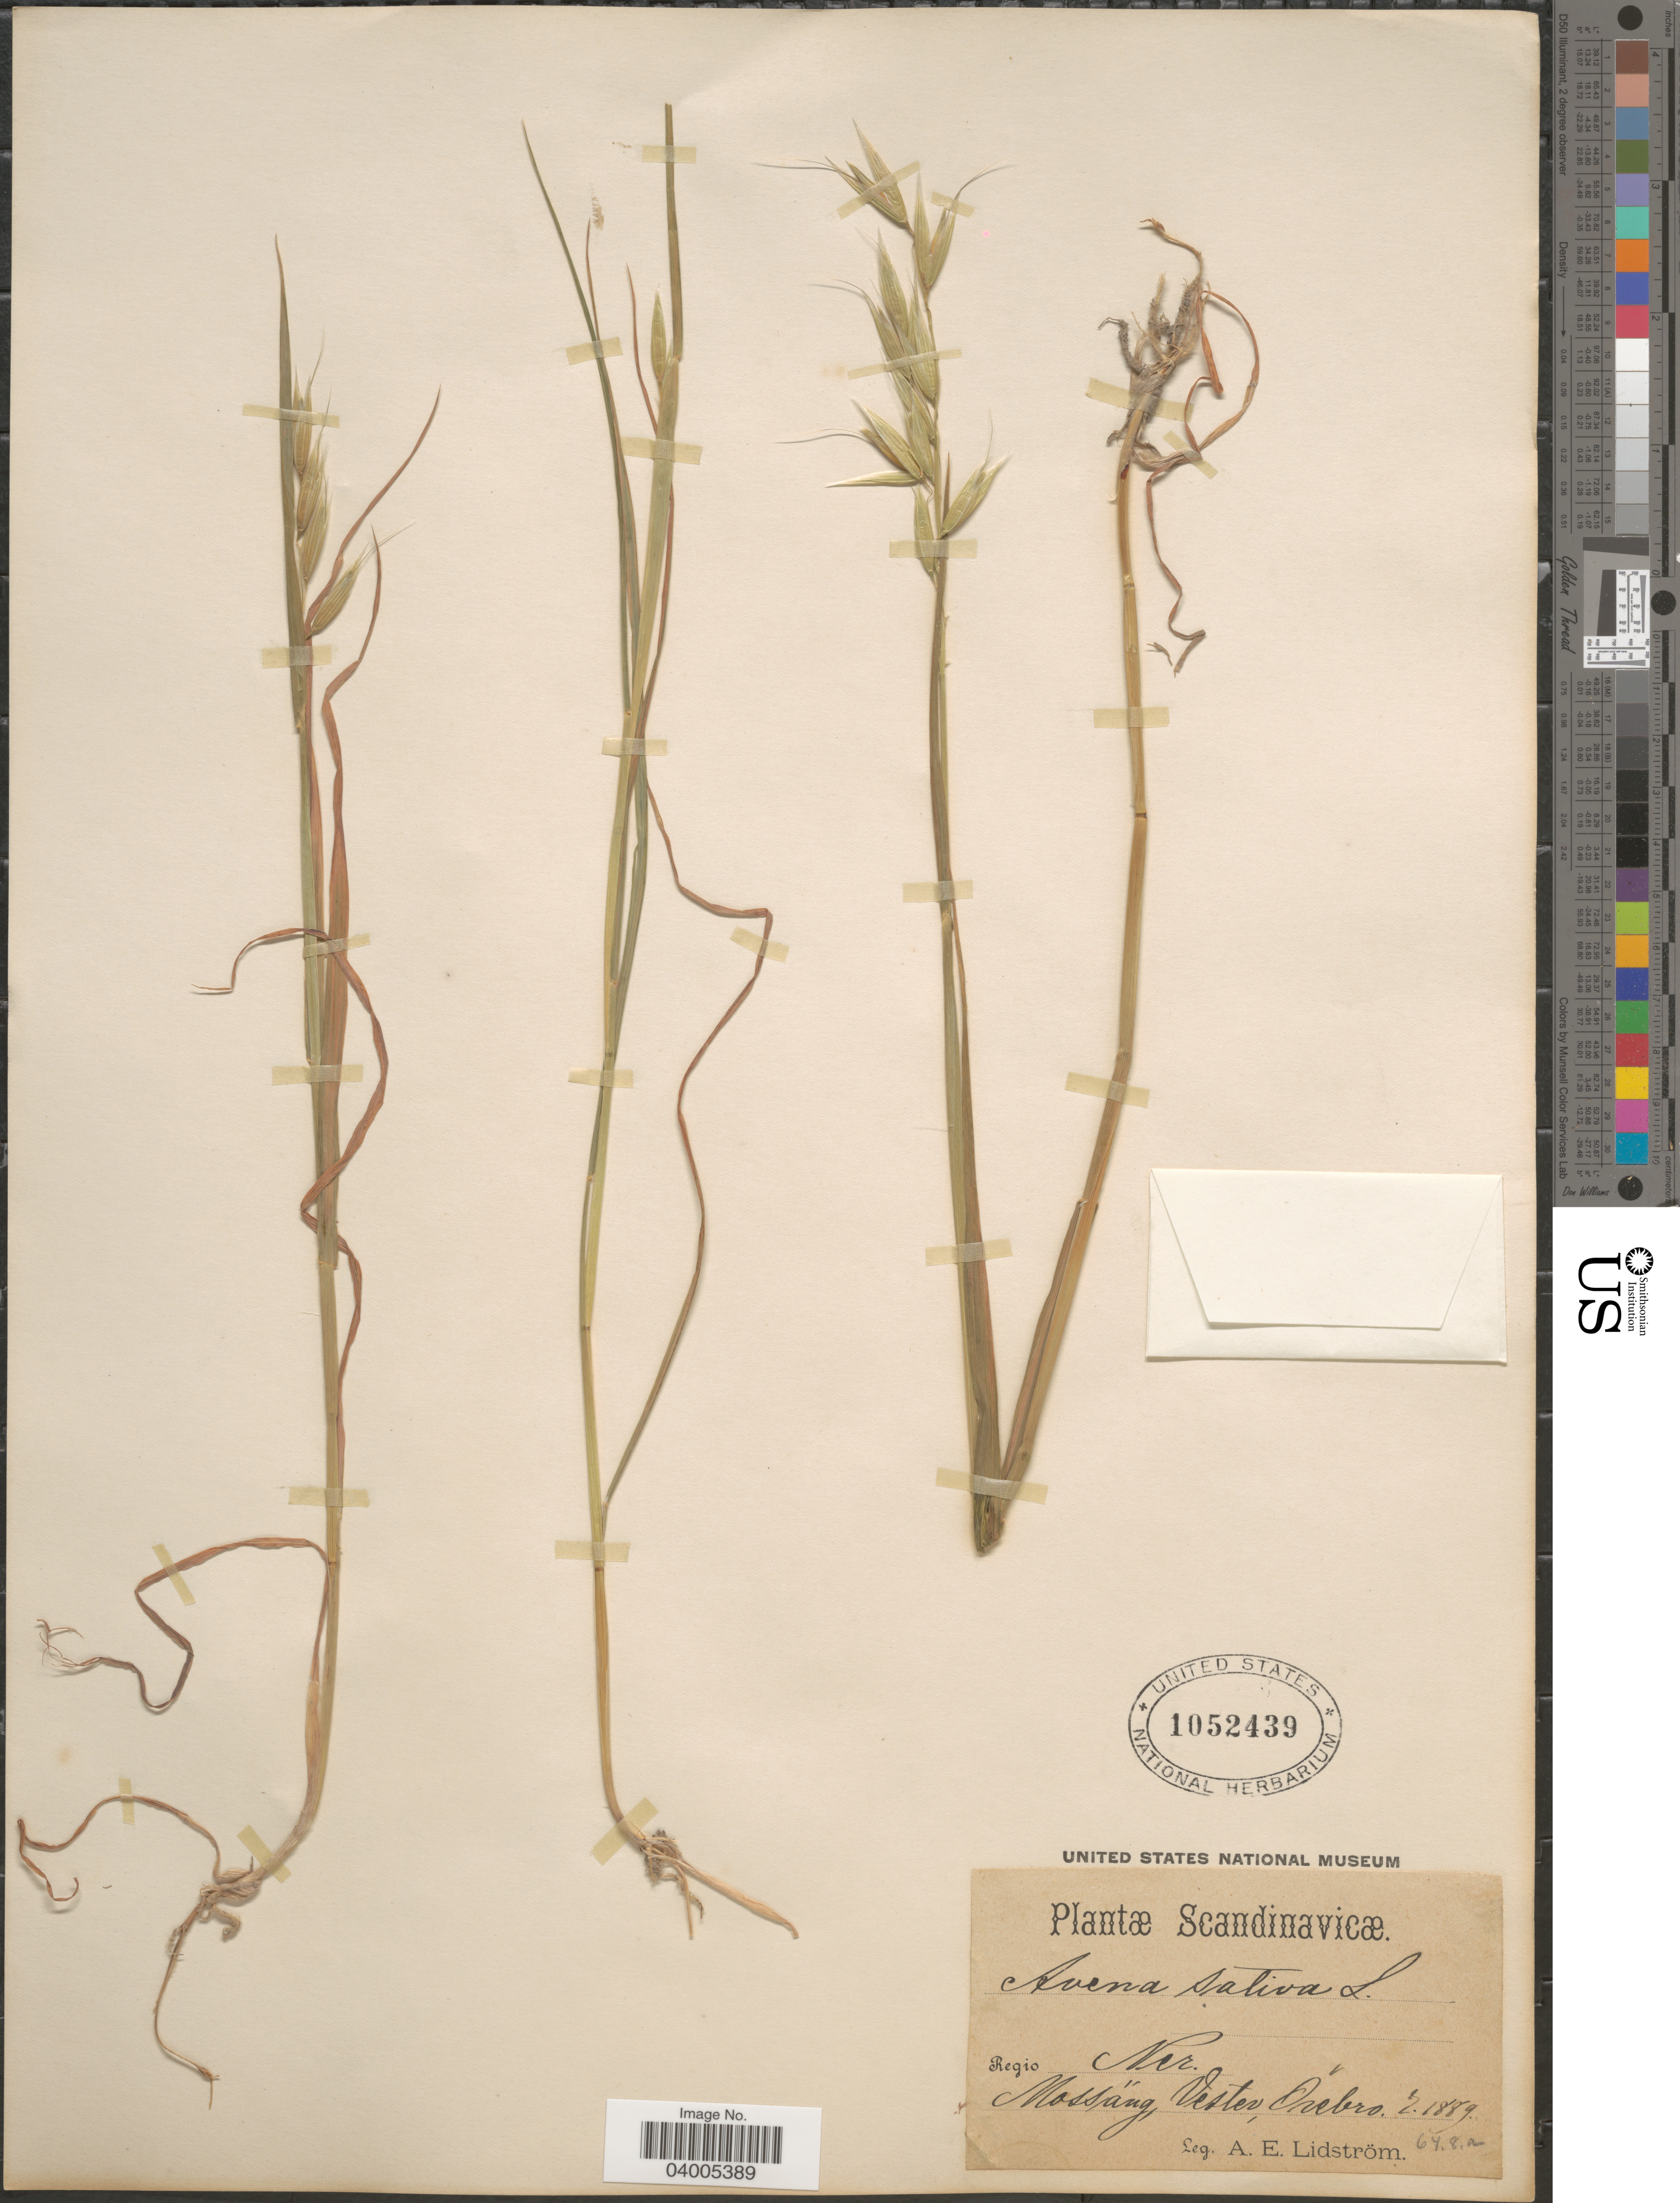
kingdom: Plantae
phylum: Tracheophyta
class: Liliopsida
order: Poales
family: Poaceae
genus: Avena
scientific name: Avena sativa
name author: L.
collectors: A. Lidström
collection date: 1889-07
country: Sweden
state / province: Örebro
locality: Scandinavicæ. Regio Ner. Mossäng, Vester, Orebro.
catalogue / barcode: US 1052439